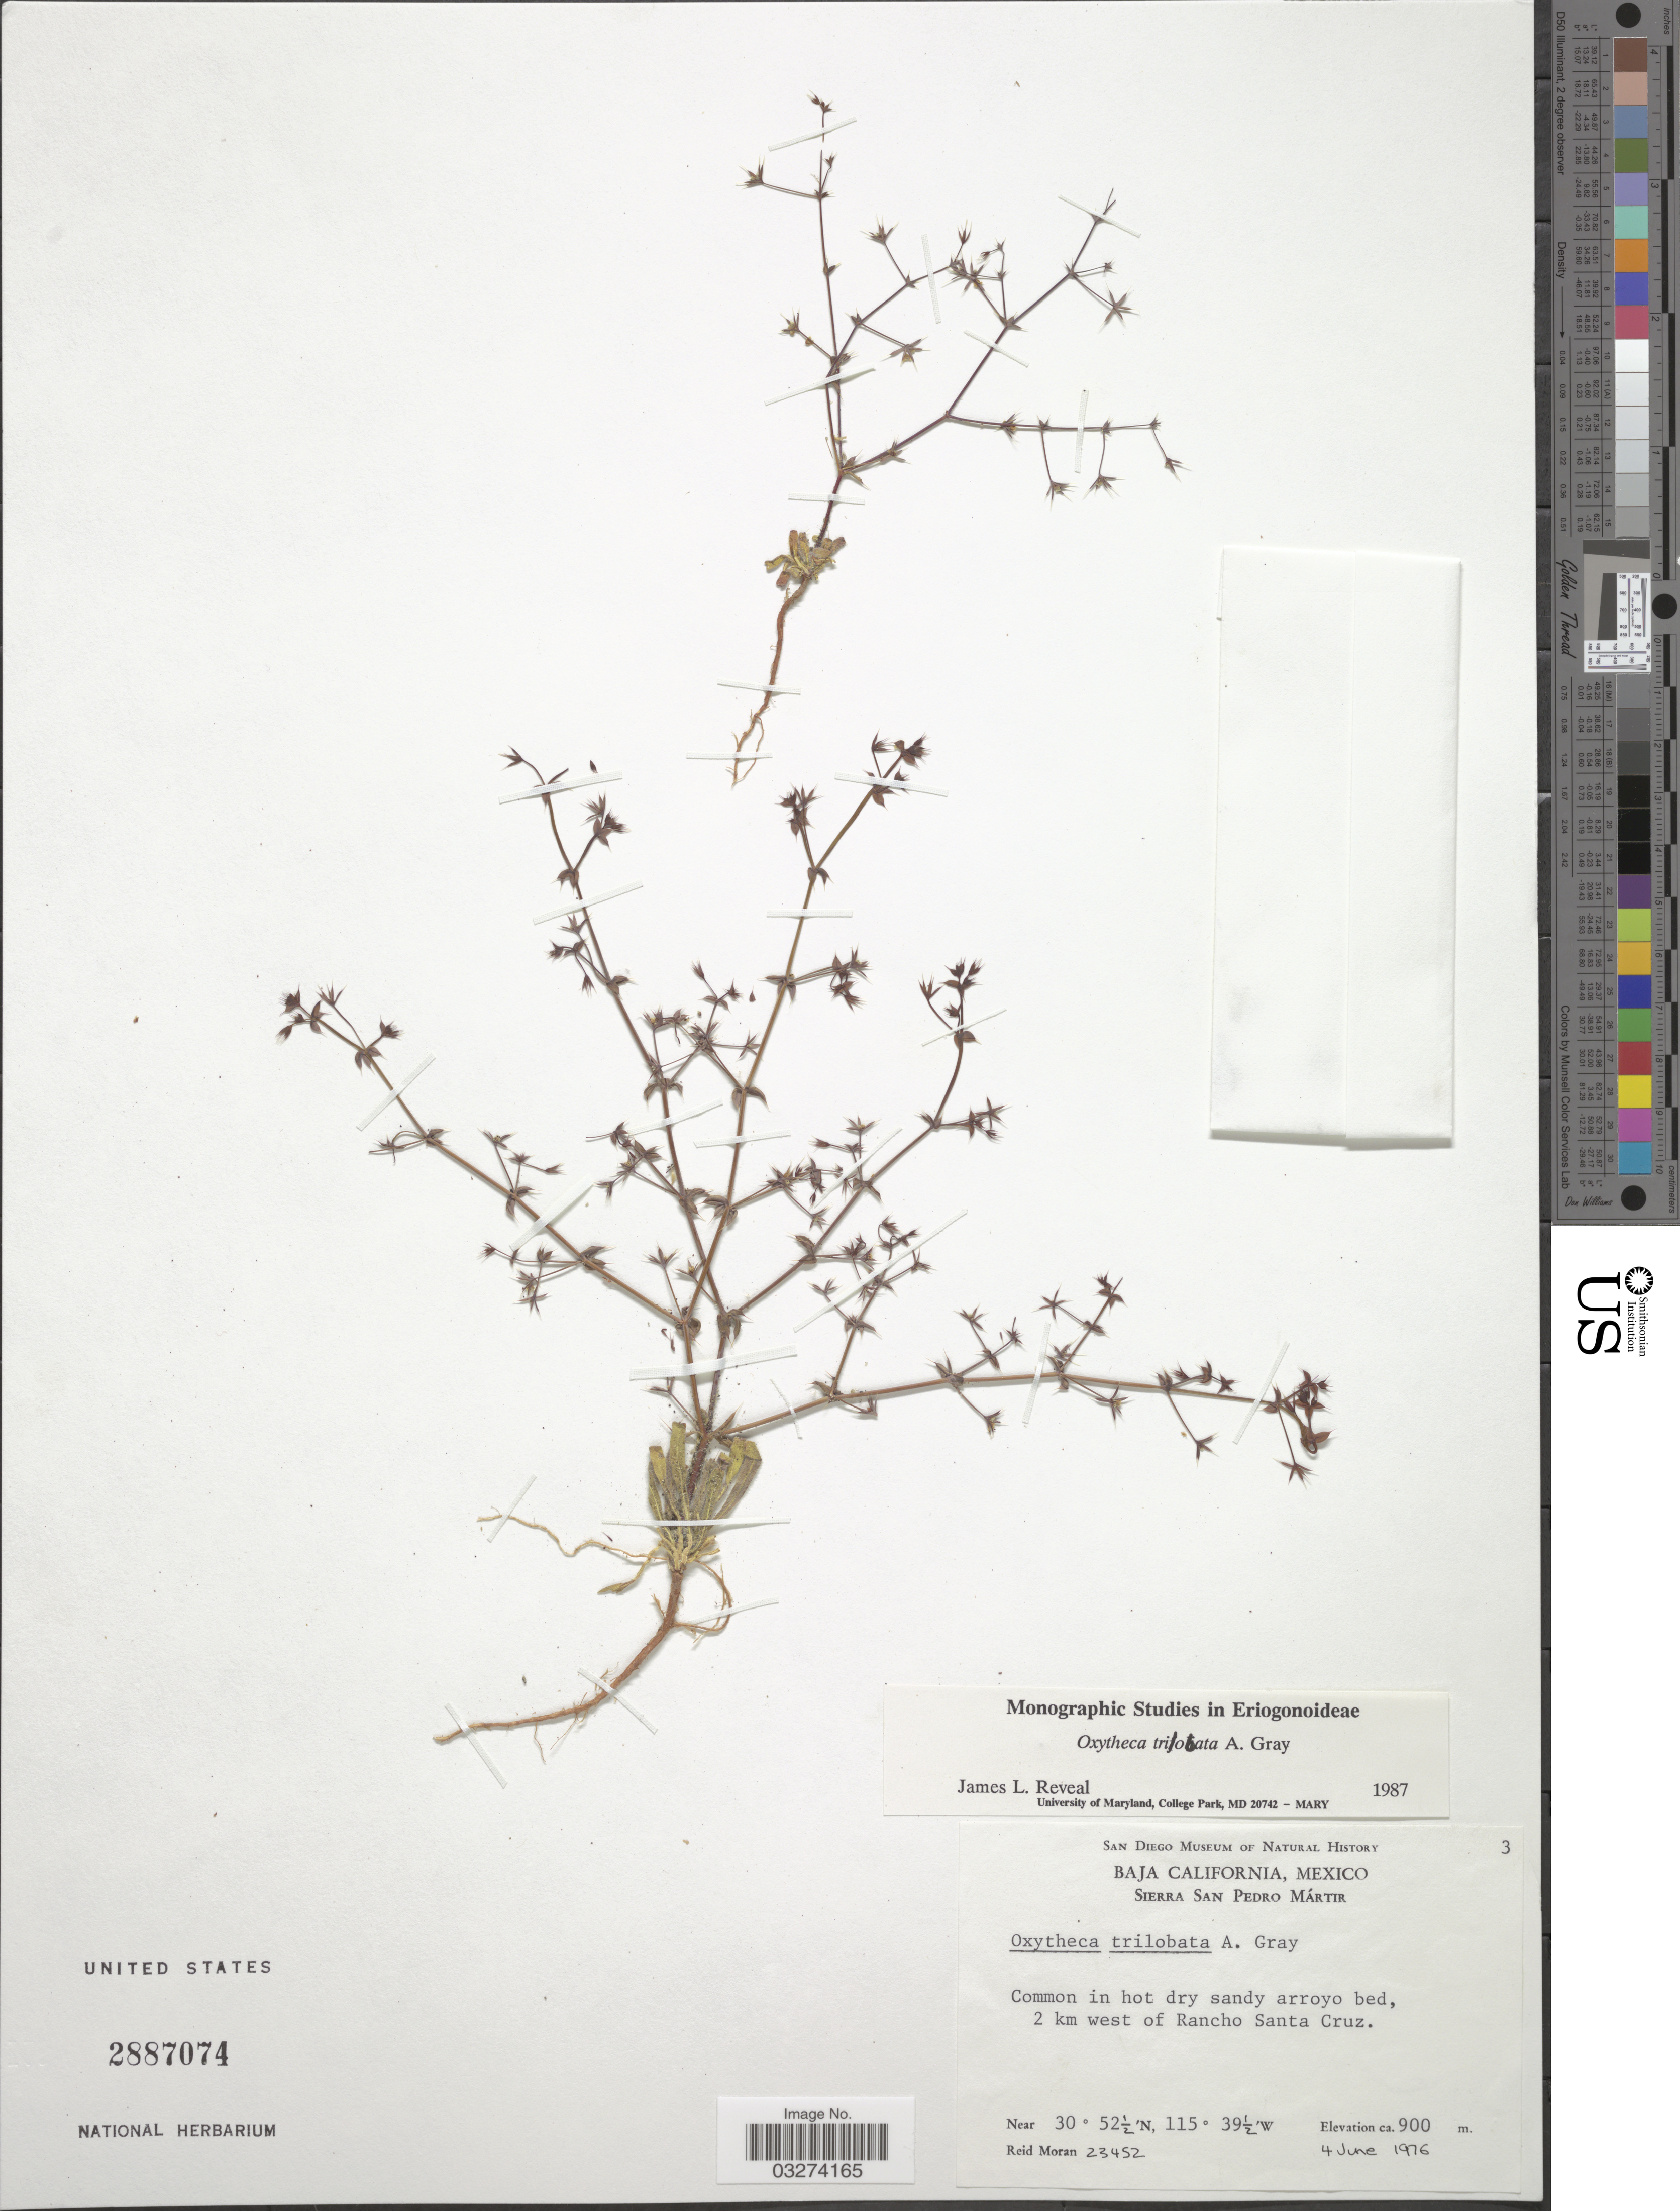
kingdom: Plantae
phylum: Tracheophyta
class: Magnoliopsida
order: Caryophyllales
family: Polygonaceae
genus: Sidotheca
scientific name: Sidotheca trilobata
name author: (A. Gray) Reveal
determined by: Strong, Mark T., (BOT), Smithsonian Institution - National Museum of Natural History (UNITED STATES)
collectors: R. Moran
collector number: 23452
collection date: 1976-06-04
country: Mexico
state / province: Baja California Norte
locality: Sierra San Pedro Mártir. 2 km west of Rancho Santa Cruz.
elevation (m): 900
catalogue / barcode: US 2887074